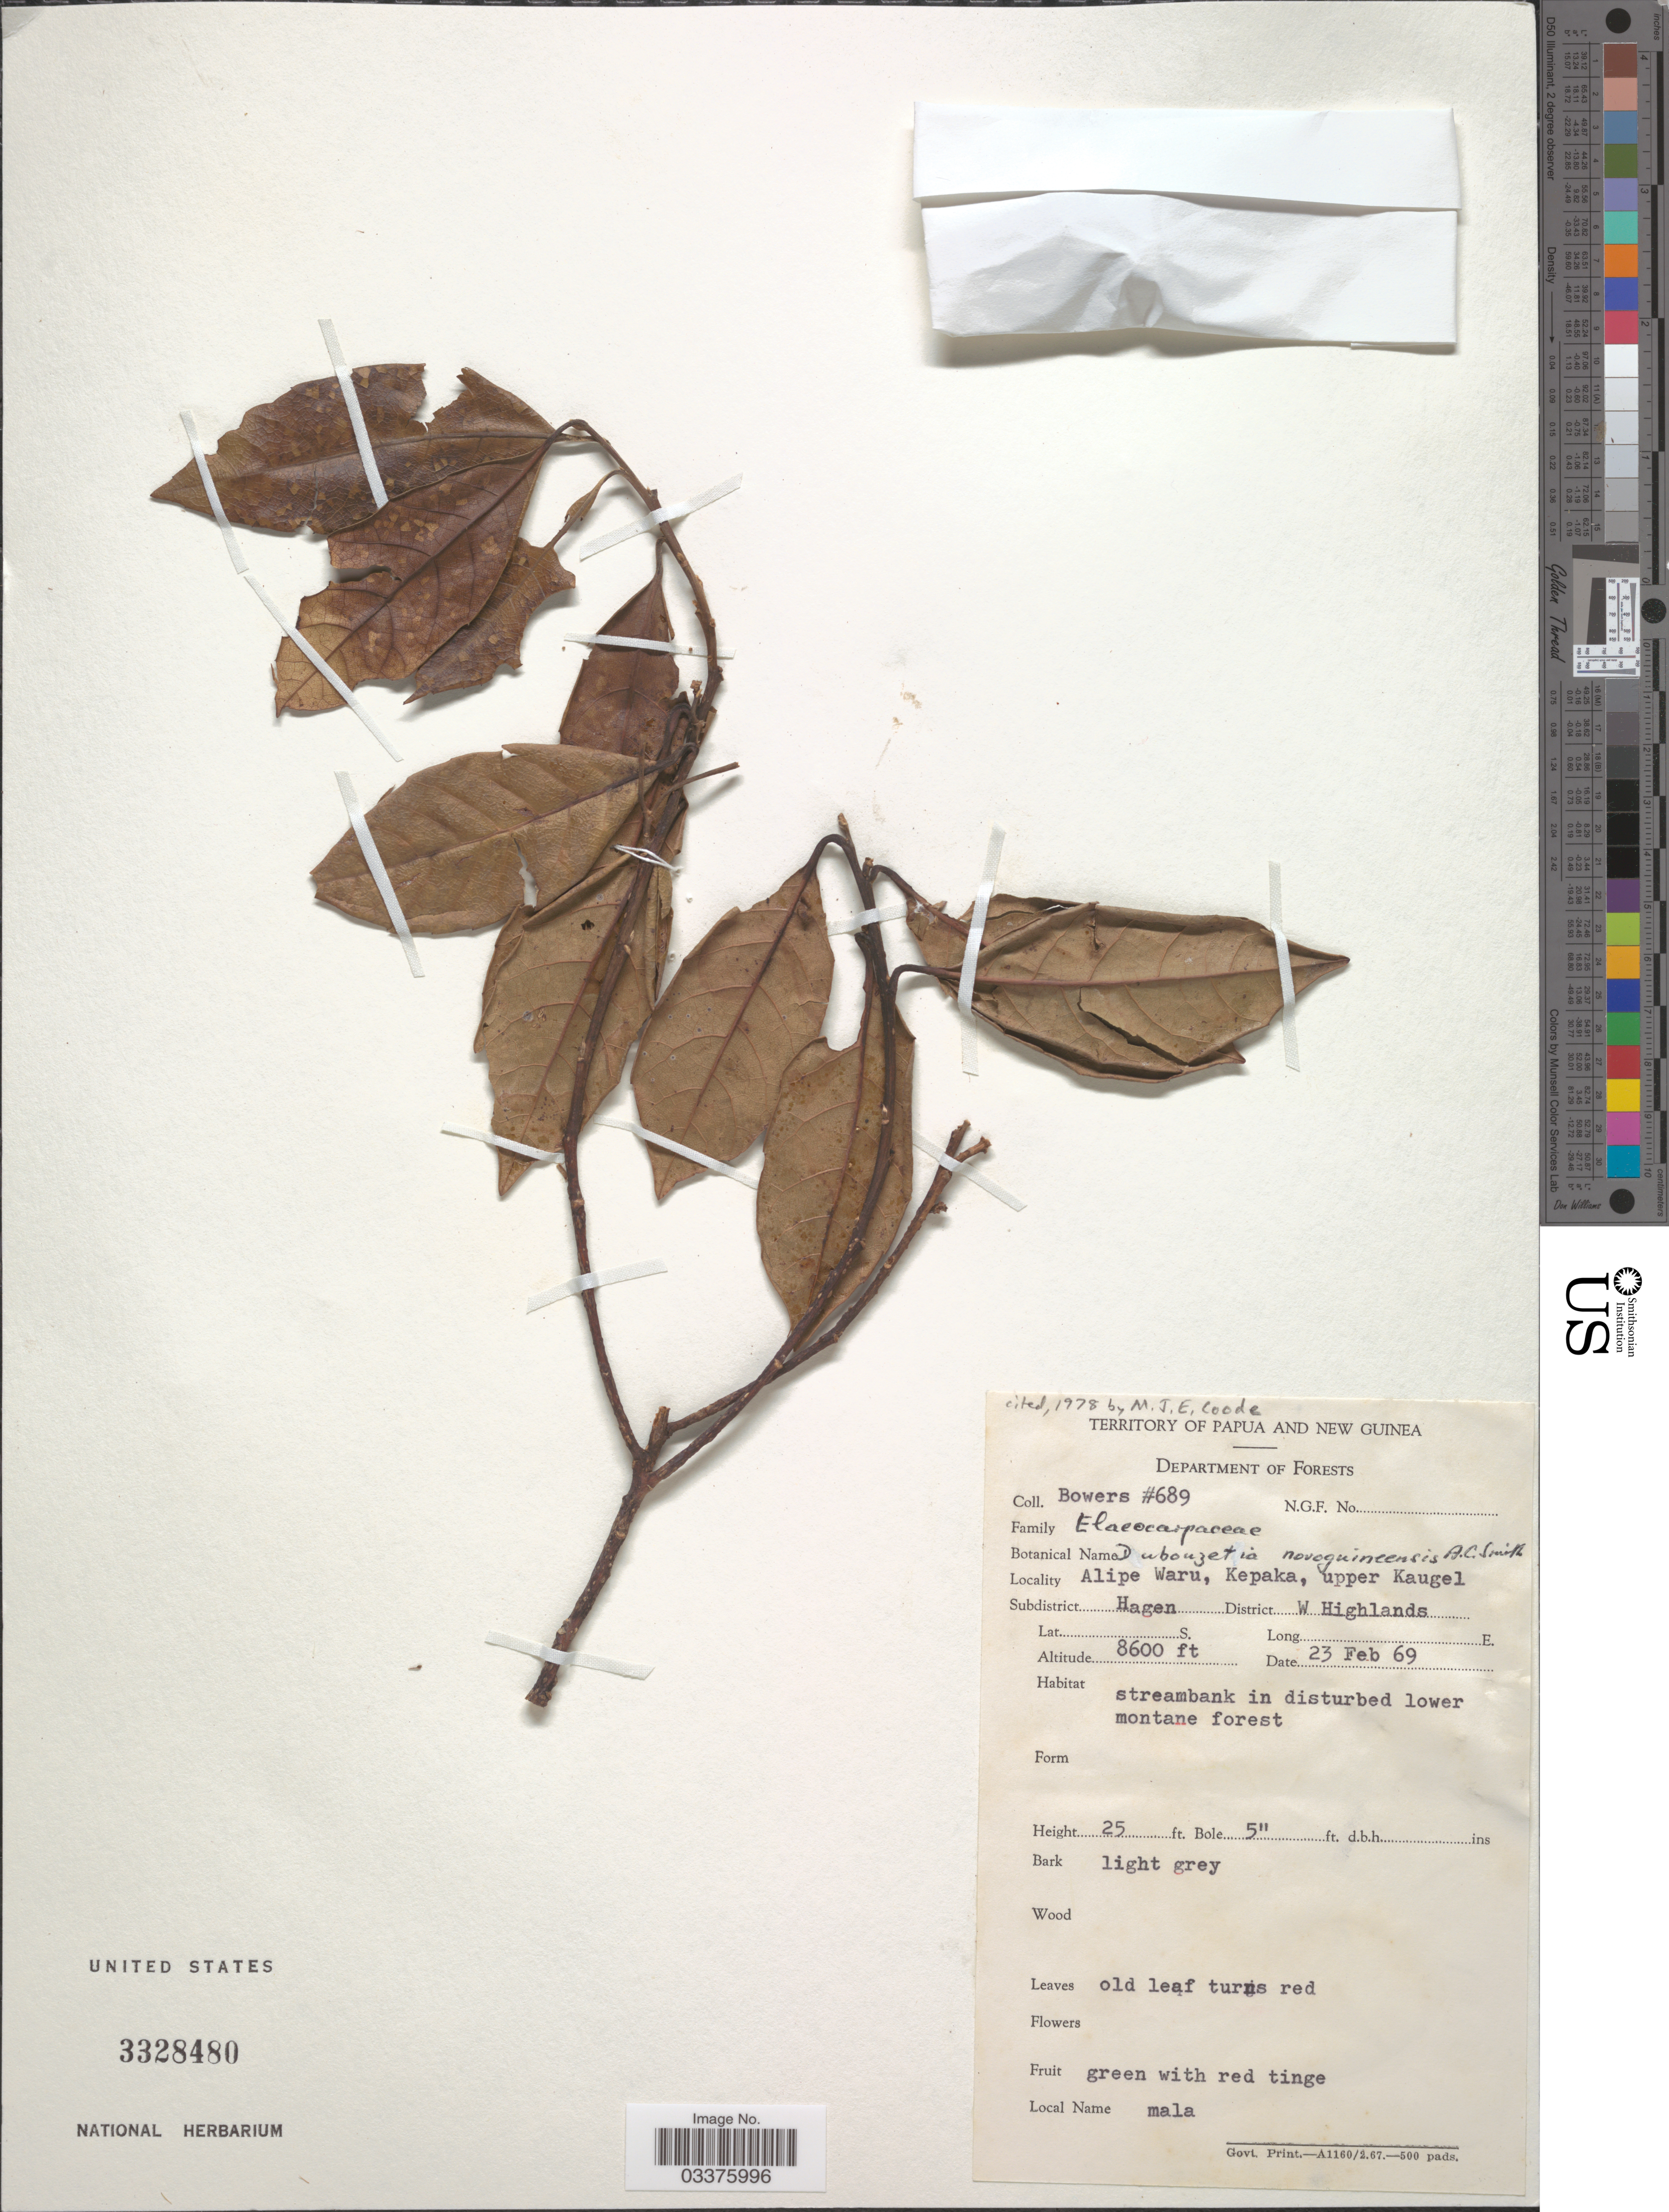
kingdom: Plantae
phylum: Tracheophyta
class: Magnoliopsida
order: Oxalidales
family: Elaeocarpaceae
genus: Dubouzetia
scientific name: Dubouzetia novoguineensis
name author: A.C. Sm.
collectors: -. Bowers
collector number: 689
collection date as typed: Transcribed d/m/y: 23/2/69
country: Papua New Guinea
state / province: Western Highlands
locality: Territory of Papua and New Guinea. Alipe Waru, Kepaka, upper Kaugel. Subdistrict Hagen. District W Highlands.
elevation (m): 2621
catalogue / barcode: US 3328480